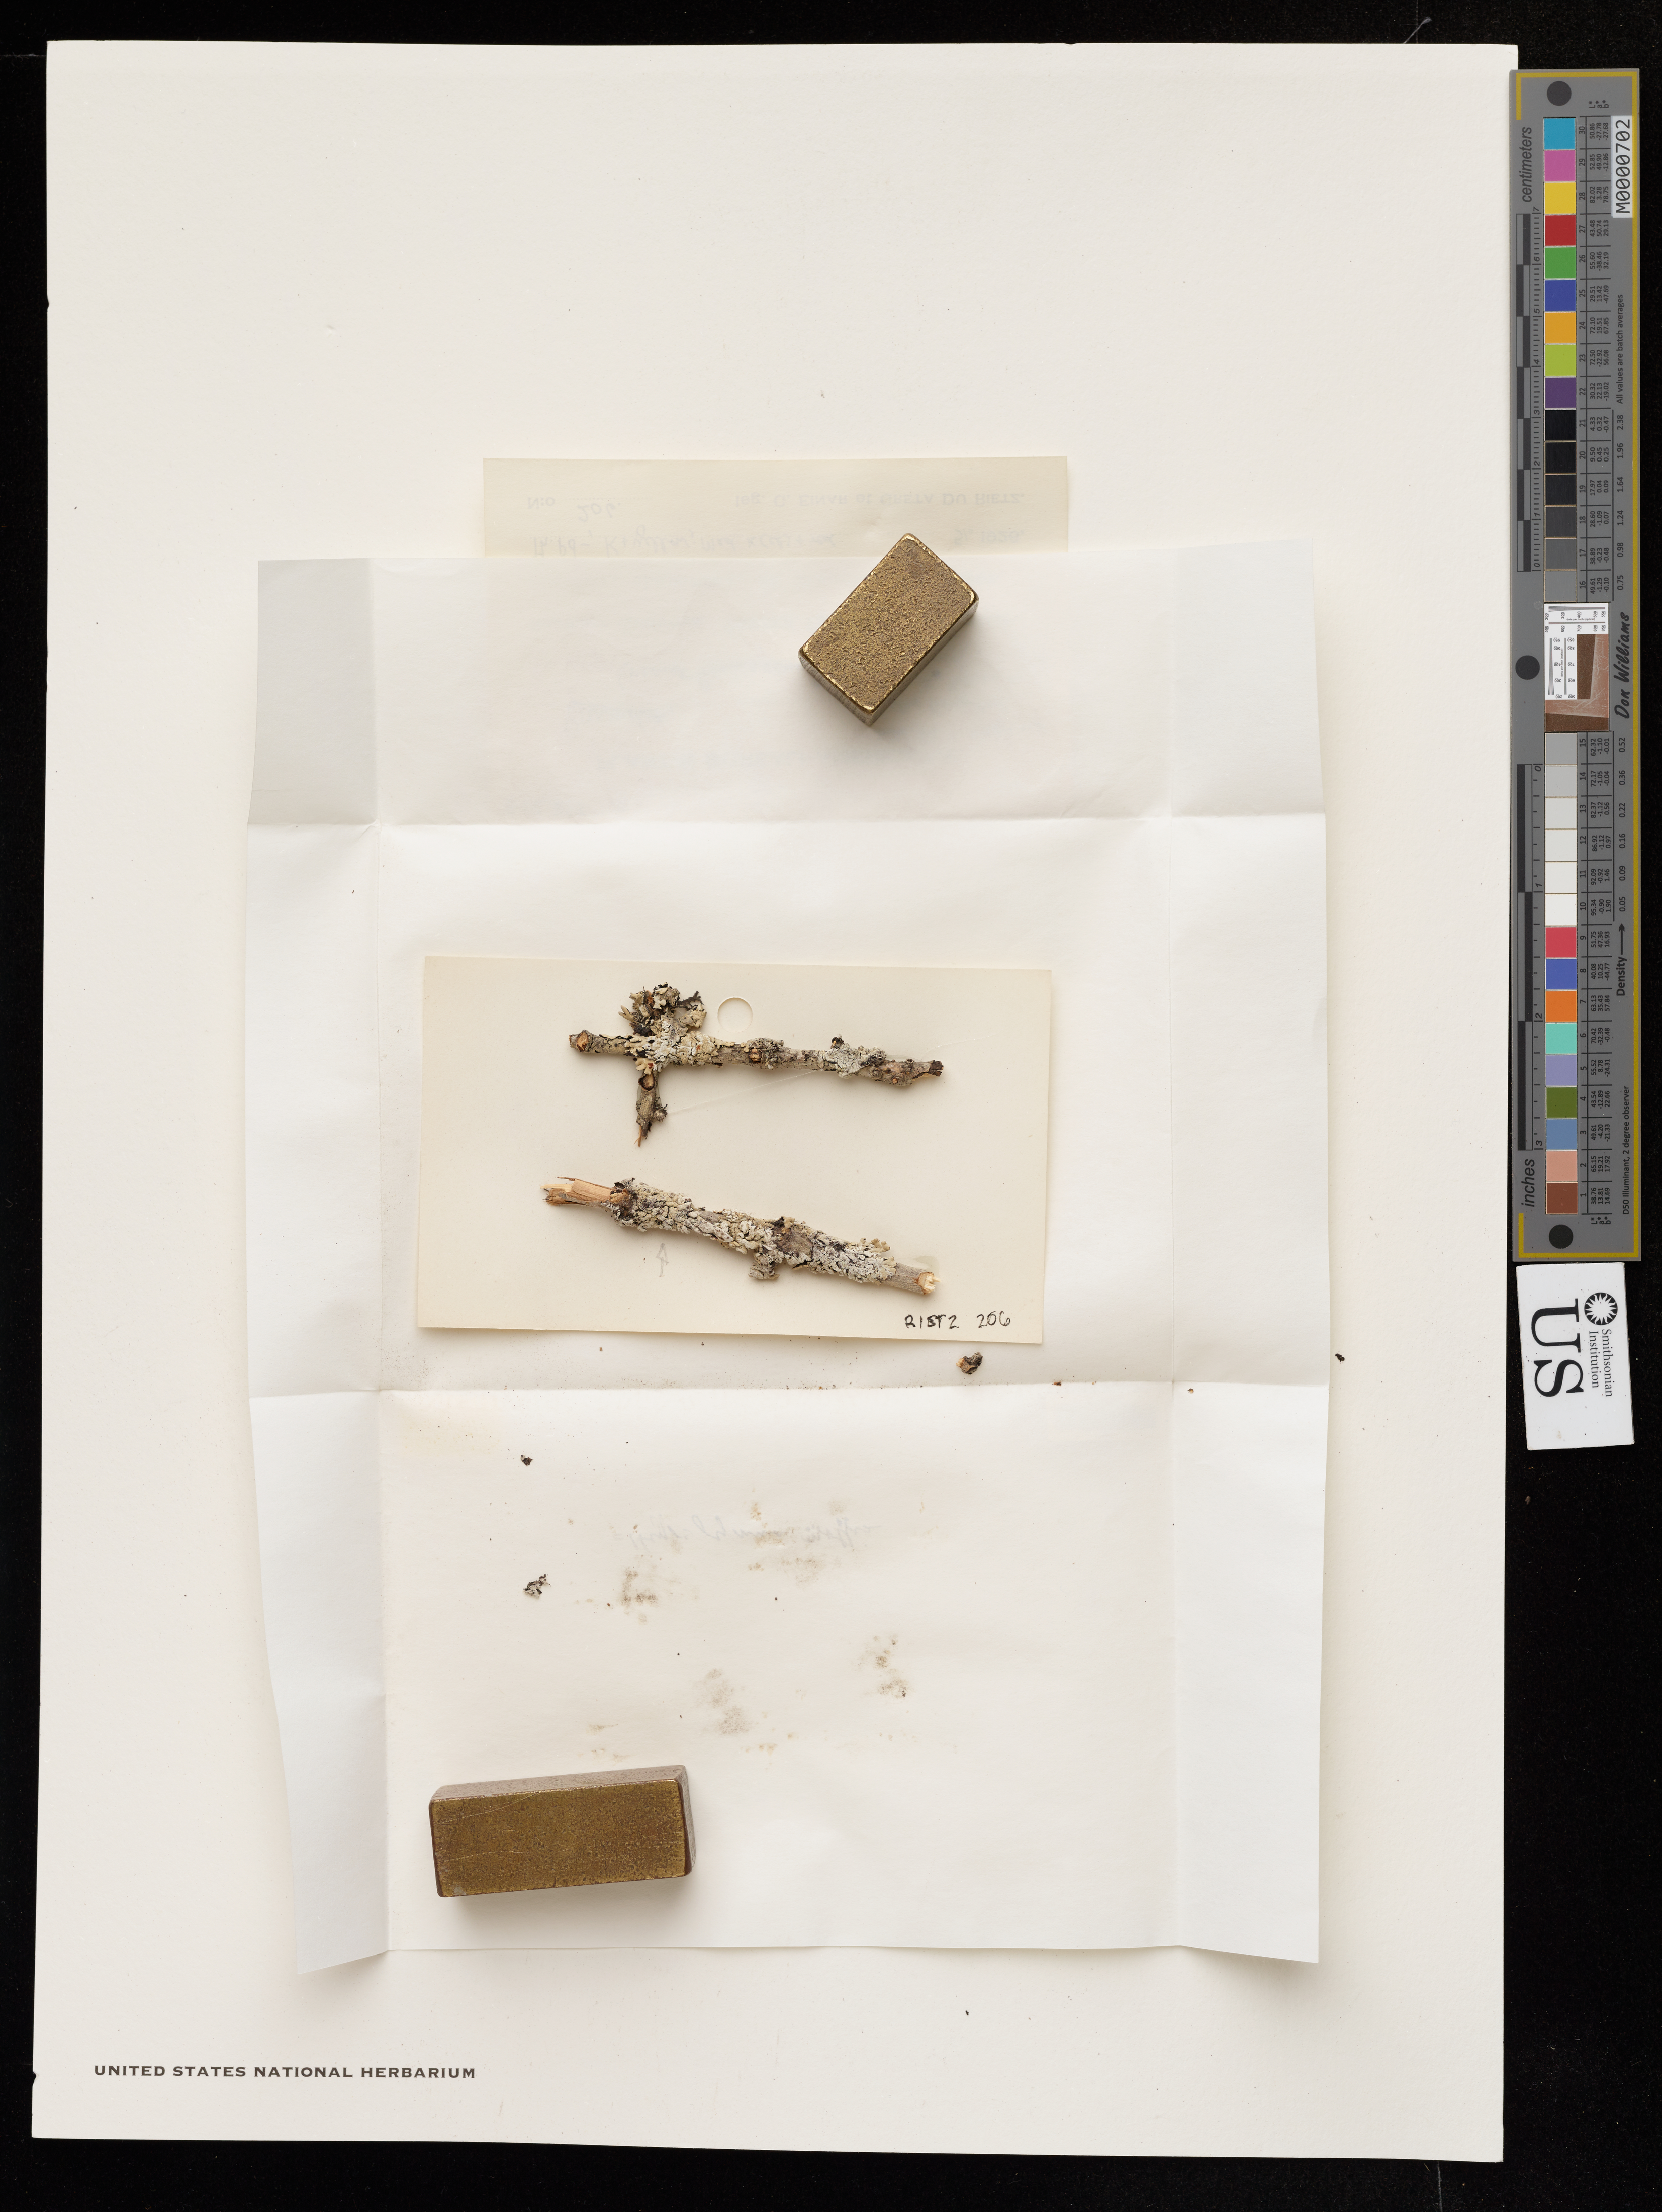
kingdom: Fungi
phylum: Ascomycota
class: Lecanoromycetes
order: Lecanorales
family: Parmeliaceae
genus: Hypogymnia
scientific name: Hypogymnia mollis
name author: L.H. Pike & Hale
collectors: G. Einar & G. Rietz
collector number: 206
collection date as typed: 05 Sep 1926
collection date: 1926-09-05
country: United States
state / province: California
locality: Torrey pines experimental station